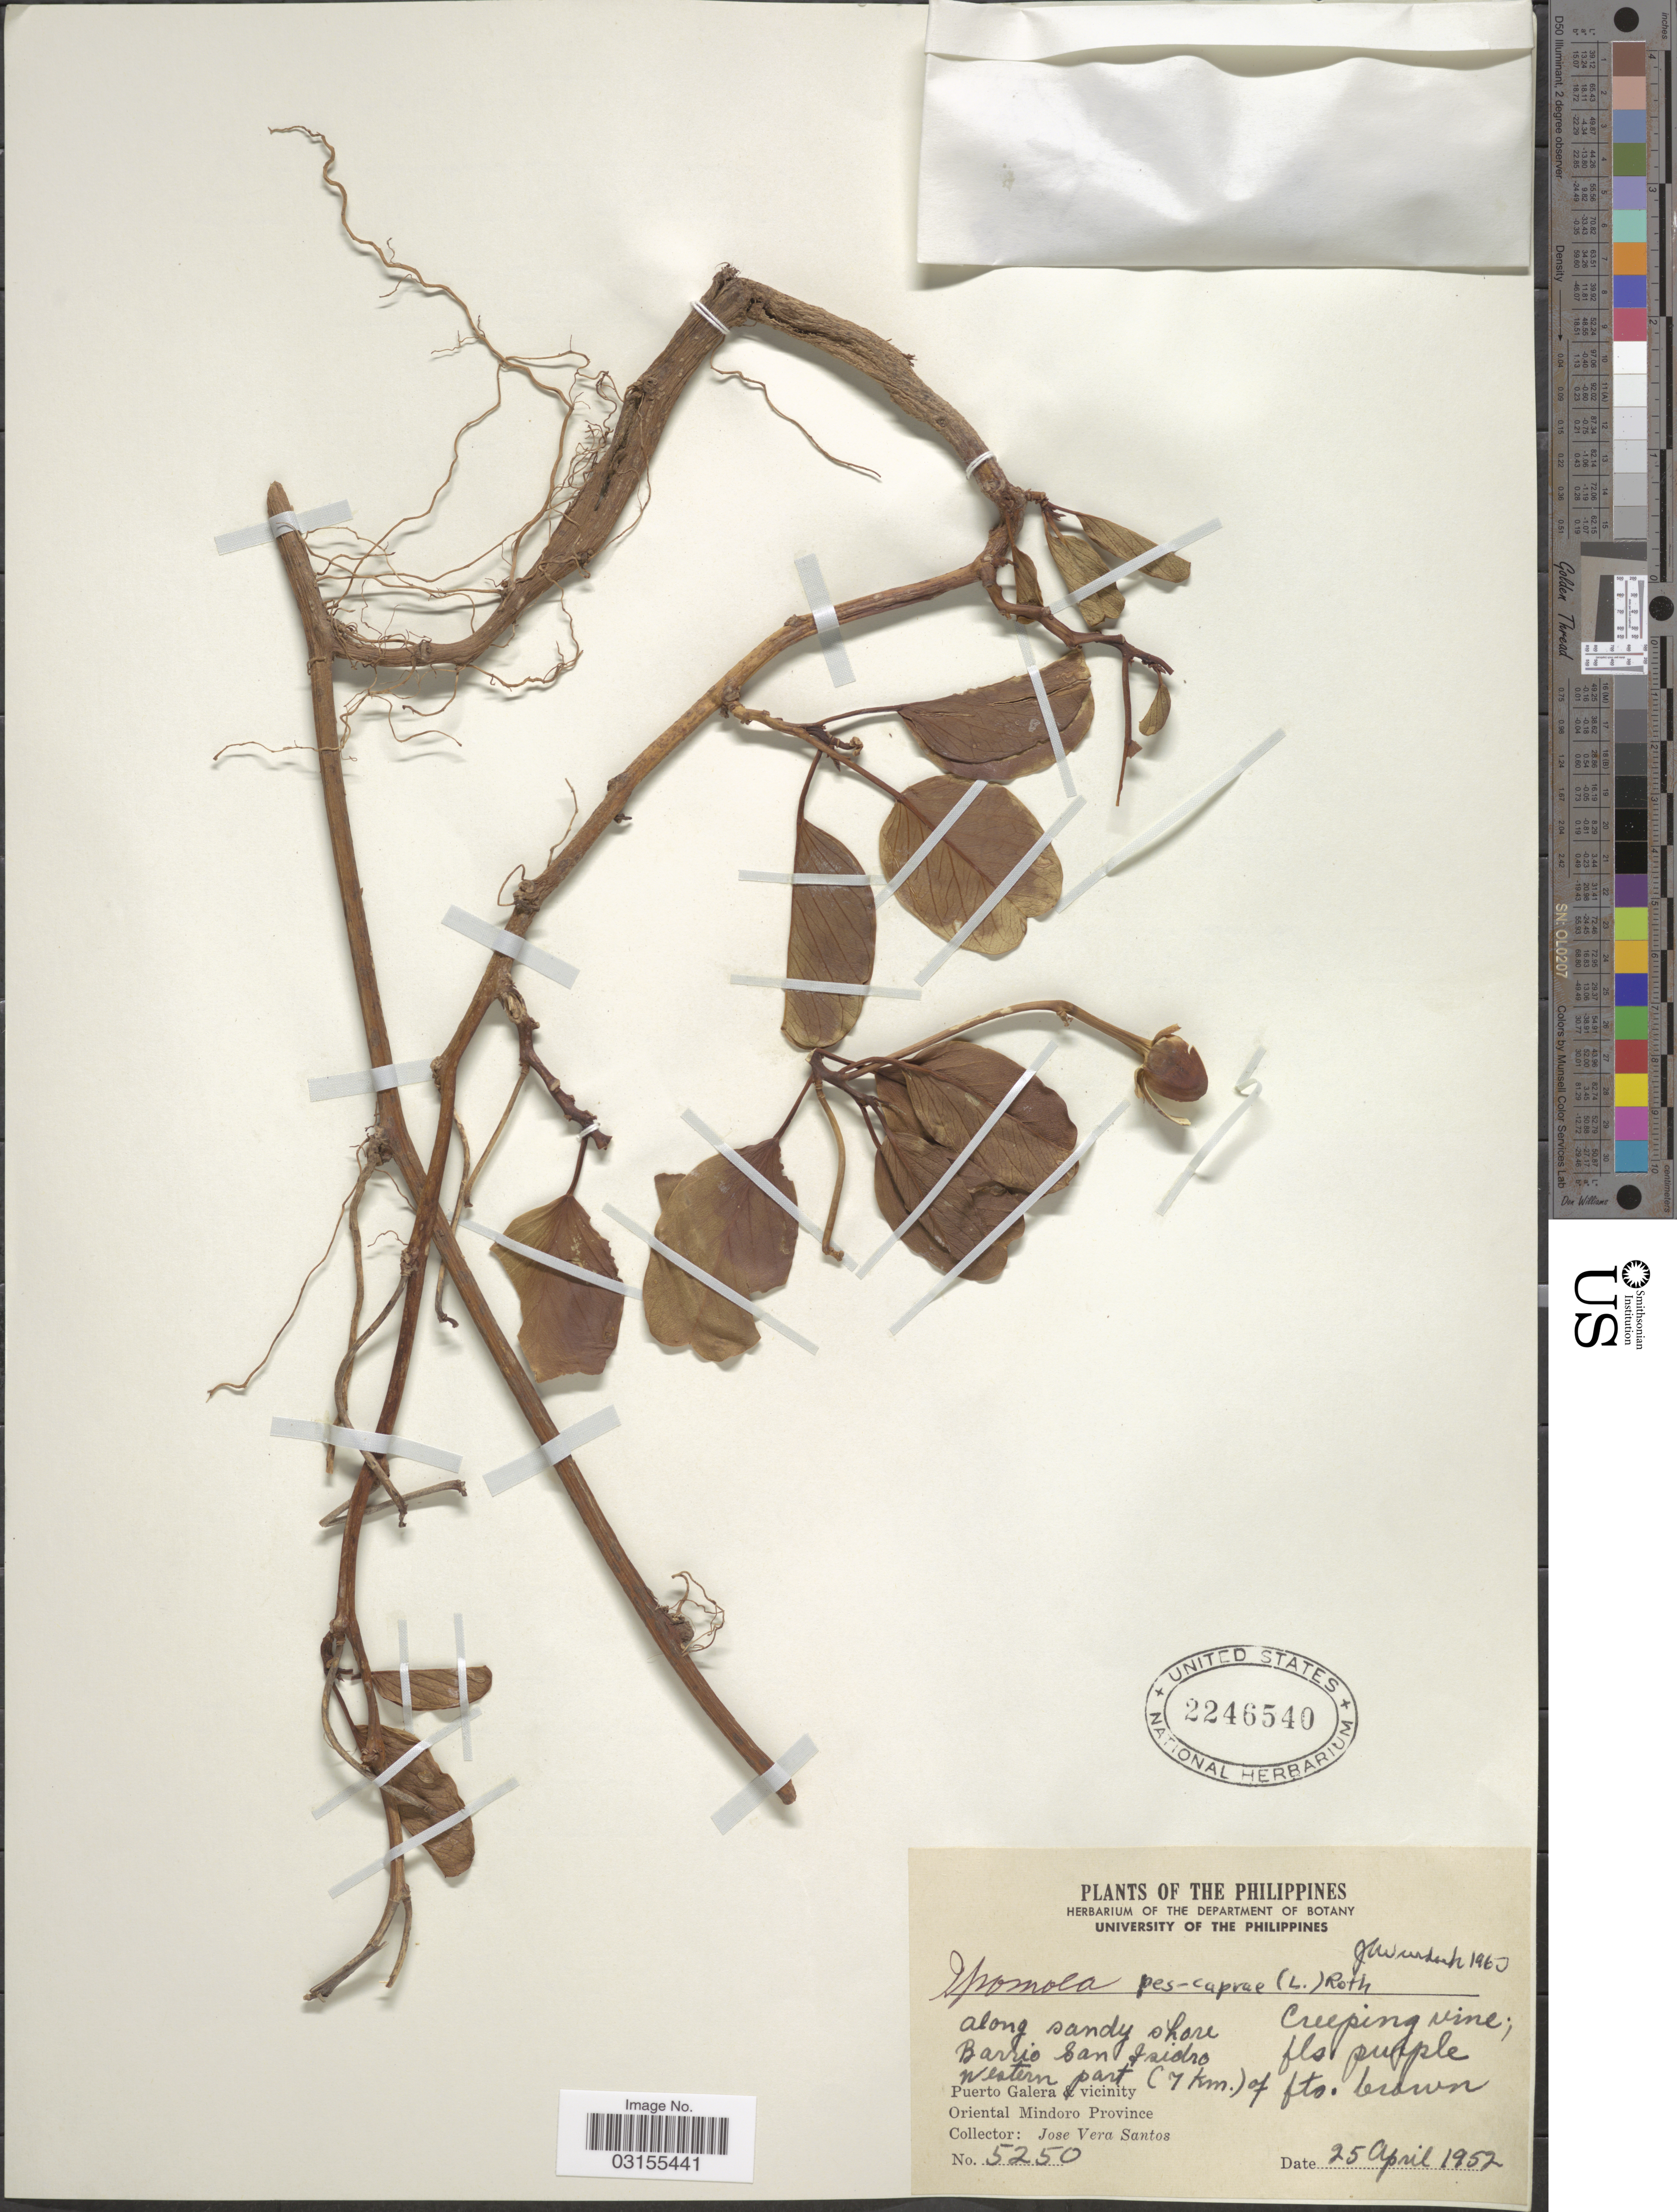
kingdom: Plantae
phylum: Tracheophyta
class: Magnoliopsida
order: Solanales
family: Convolvulaceae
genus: Ipomoea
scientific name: Ipomoea pes-caprae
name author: (L.) R. Br.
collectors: J. V. Santos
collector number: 5250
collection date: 1952-04-25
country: Philippines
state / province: Mimaropa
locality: Along sandy shore, Barrio San Isidro Western part (7km.) of Puerto Galera & vicinity Oriental Mindoro Province.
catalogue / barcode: US 2246540